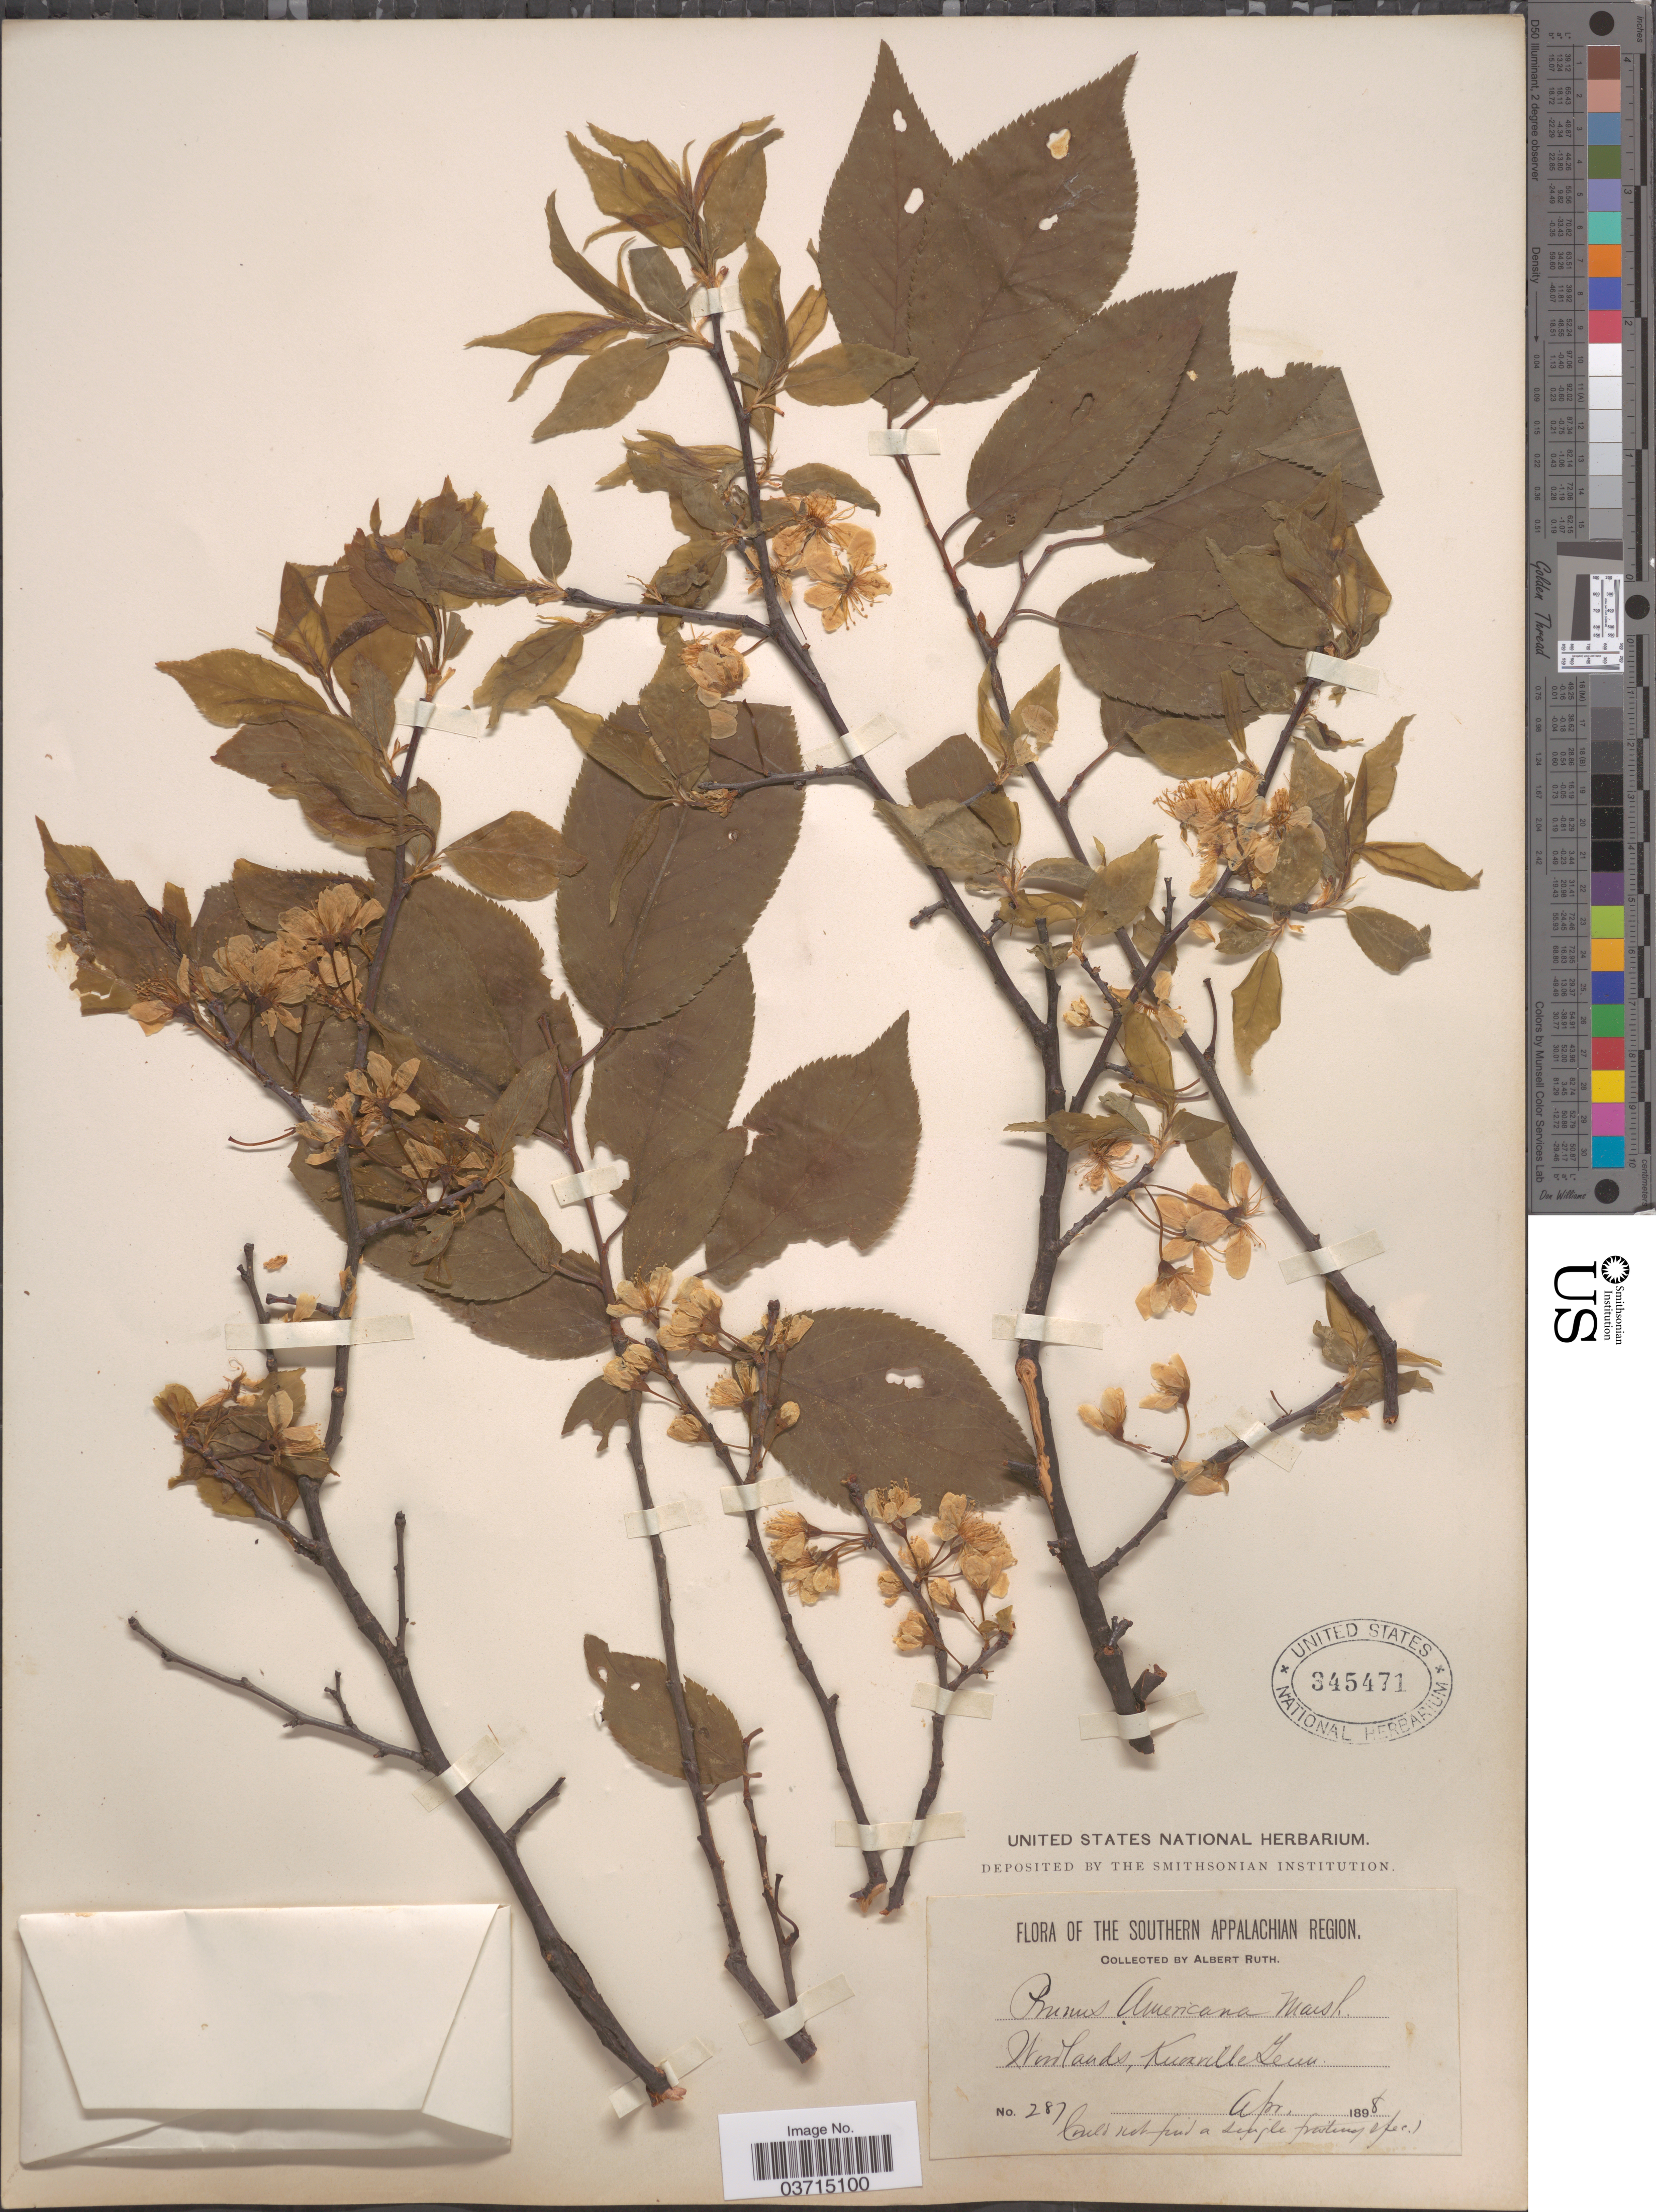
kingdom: Plantae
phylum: Tracheophyta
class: Magnoliopsida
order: Rosales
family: Rosaceae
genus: Prunus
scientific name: Prunus americana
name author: Marshall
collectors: A. Ruth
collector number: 287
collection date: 1898-04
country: United States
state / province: Tennessee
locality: The Southern Appalachian Region. Woodlands, Knoxville.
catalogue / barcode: US 345471